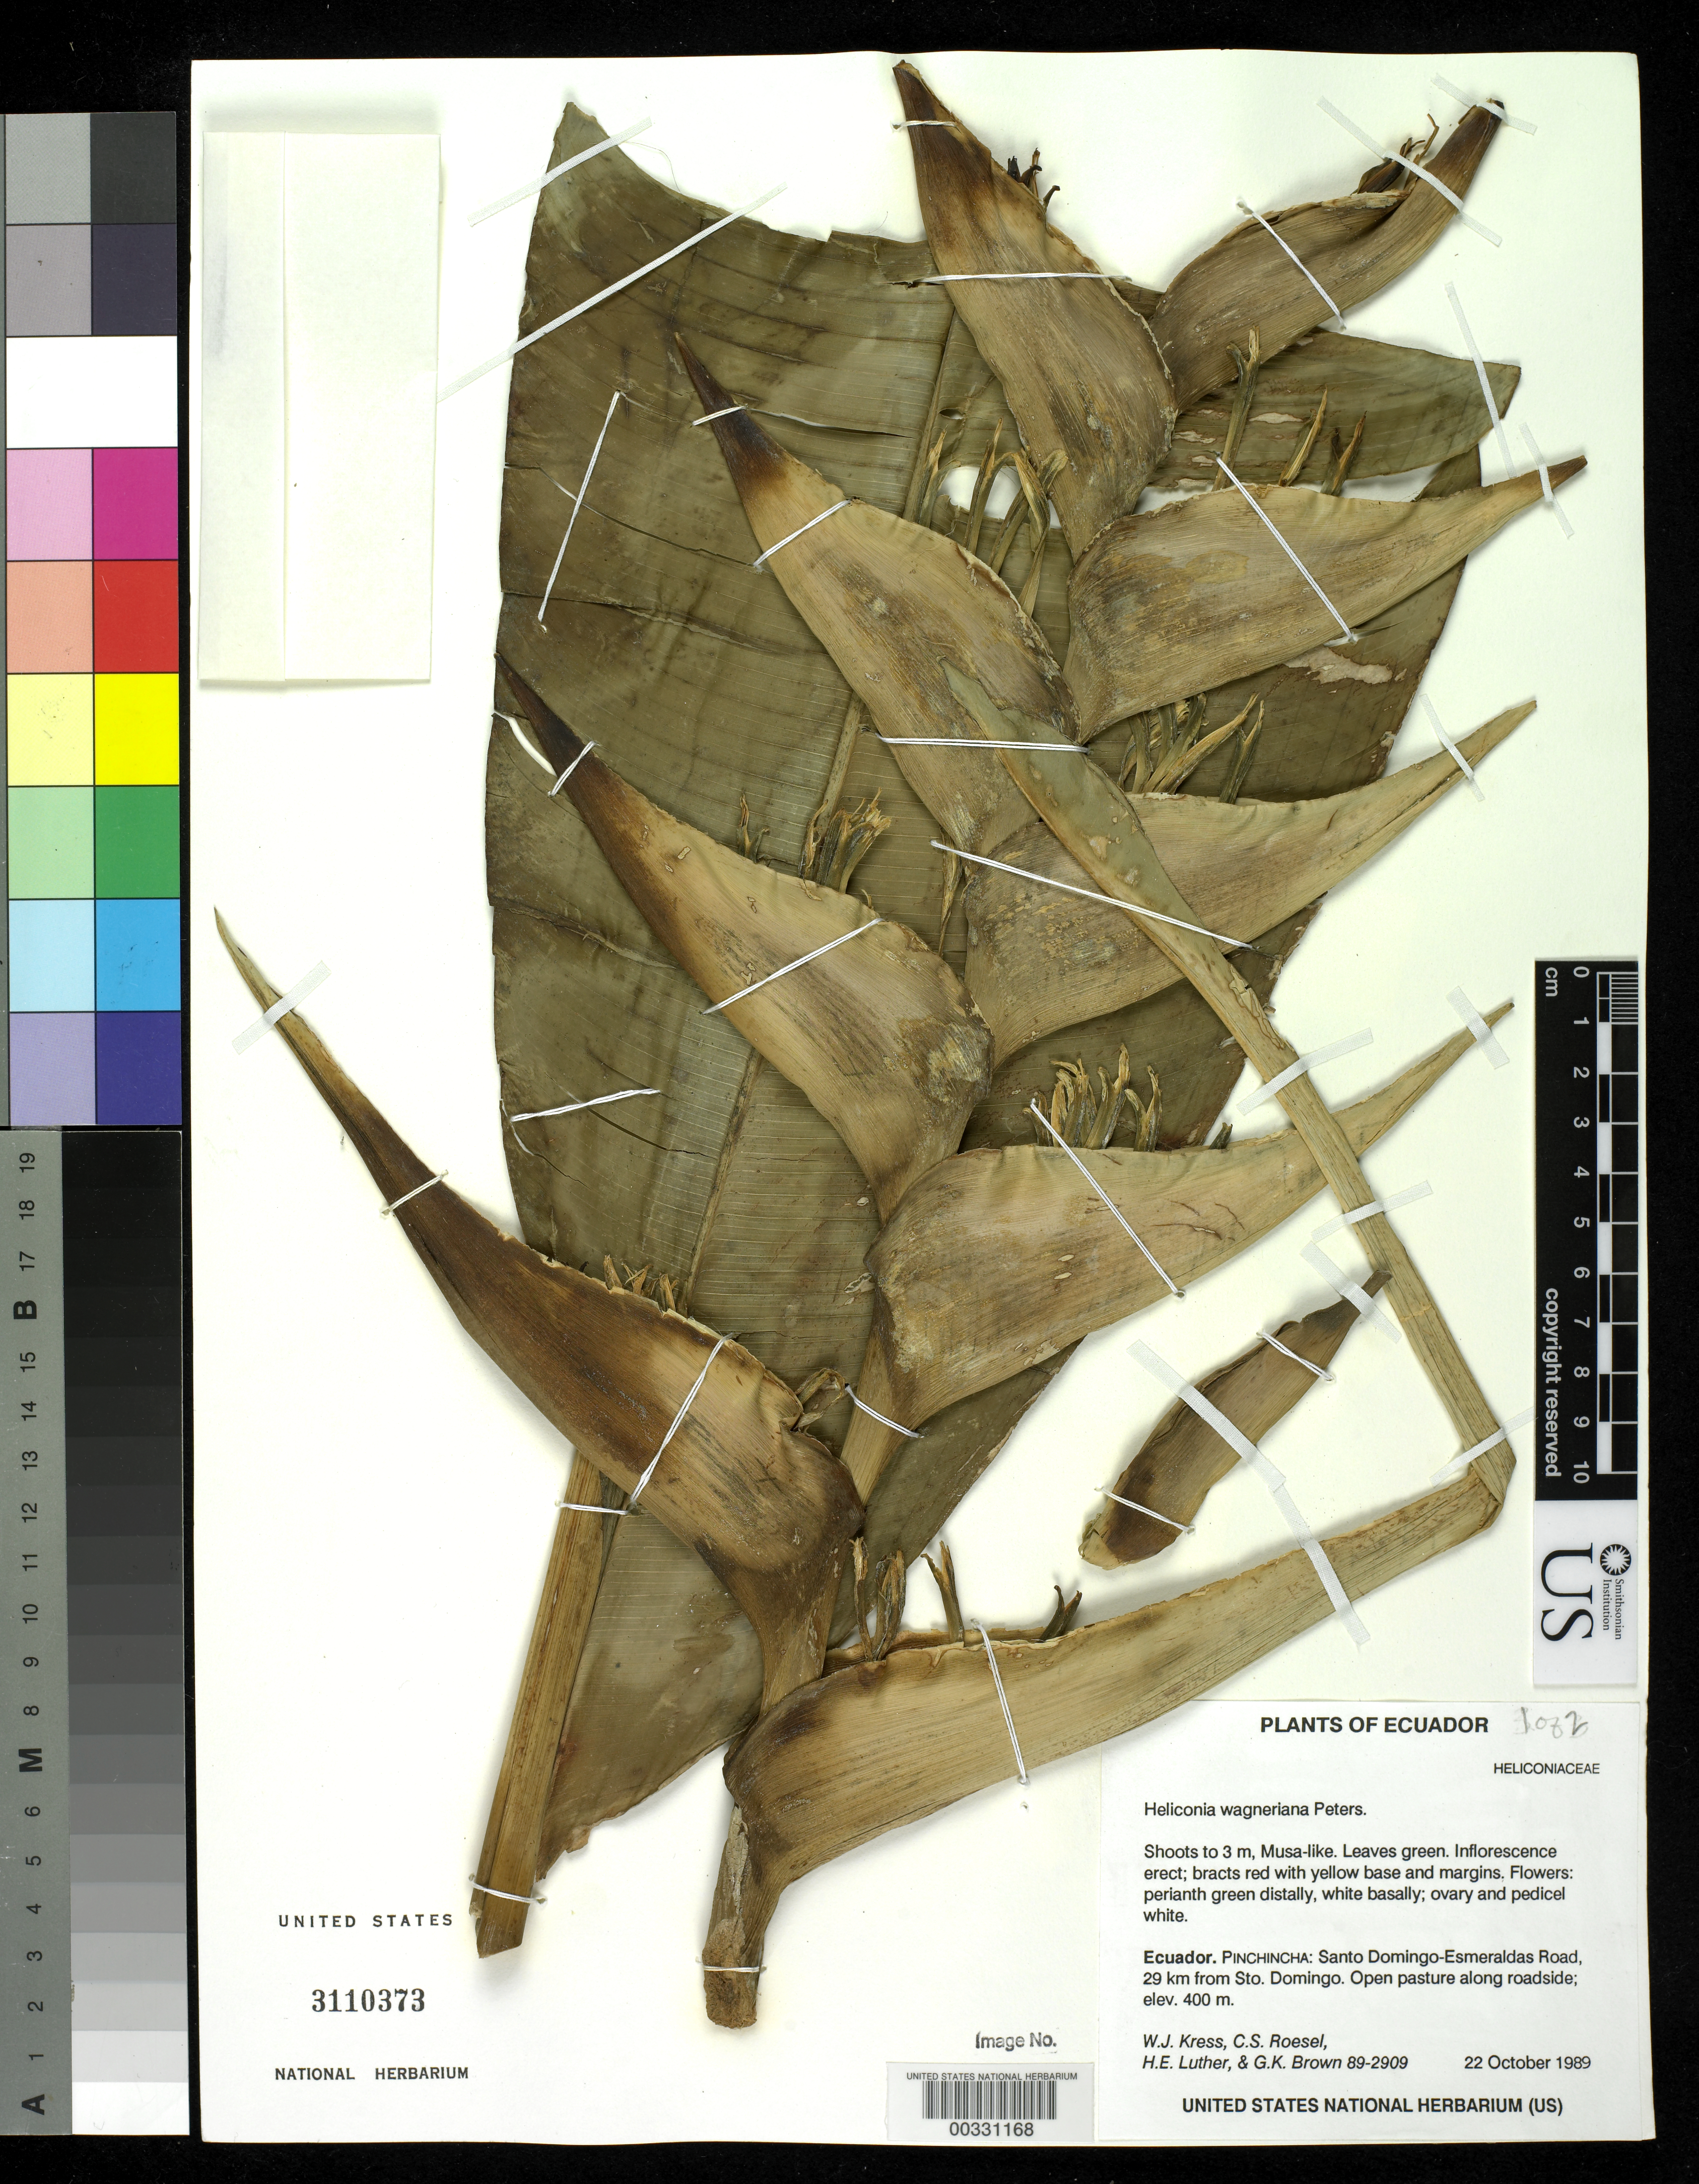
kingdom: Plantae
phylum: Tracheophyta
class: Liliopsida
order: Zingiberales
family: Heliconiaceae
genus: Heliconia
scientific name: Heliconia wagneriana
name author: Petersen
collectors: W. J. Kress, C. S. Roesel, Harry E. Luther & G. K. Brown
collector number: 89-2909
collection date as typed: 22 Oct 1989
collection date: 1989-10-22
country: Ecuador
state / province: Pichincha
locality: Santo Domingo-Esmeraldas road, 29 km from sto. domingo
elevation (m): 400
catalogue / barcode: US 3110373